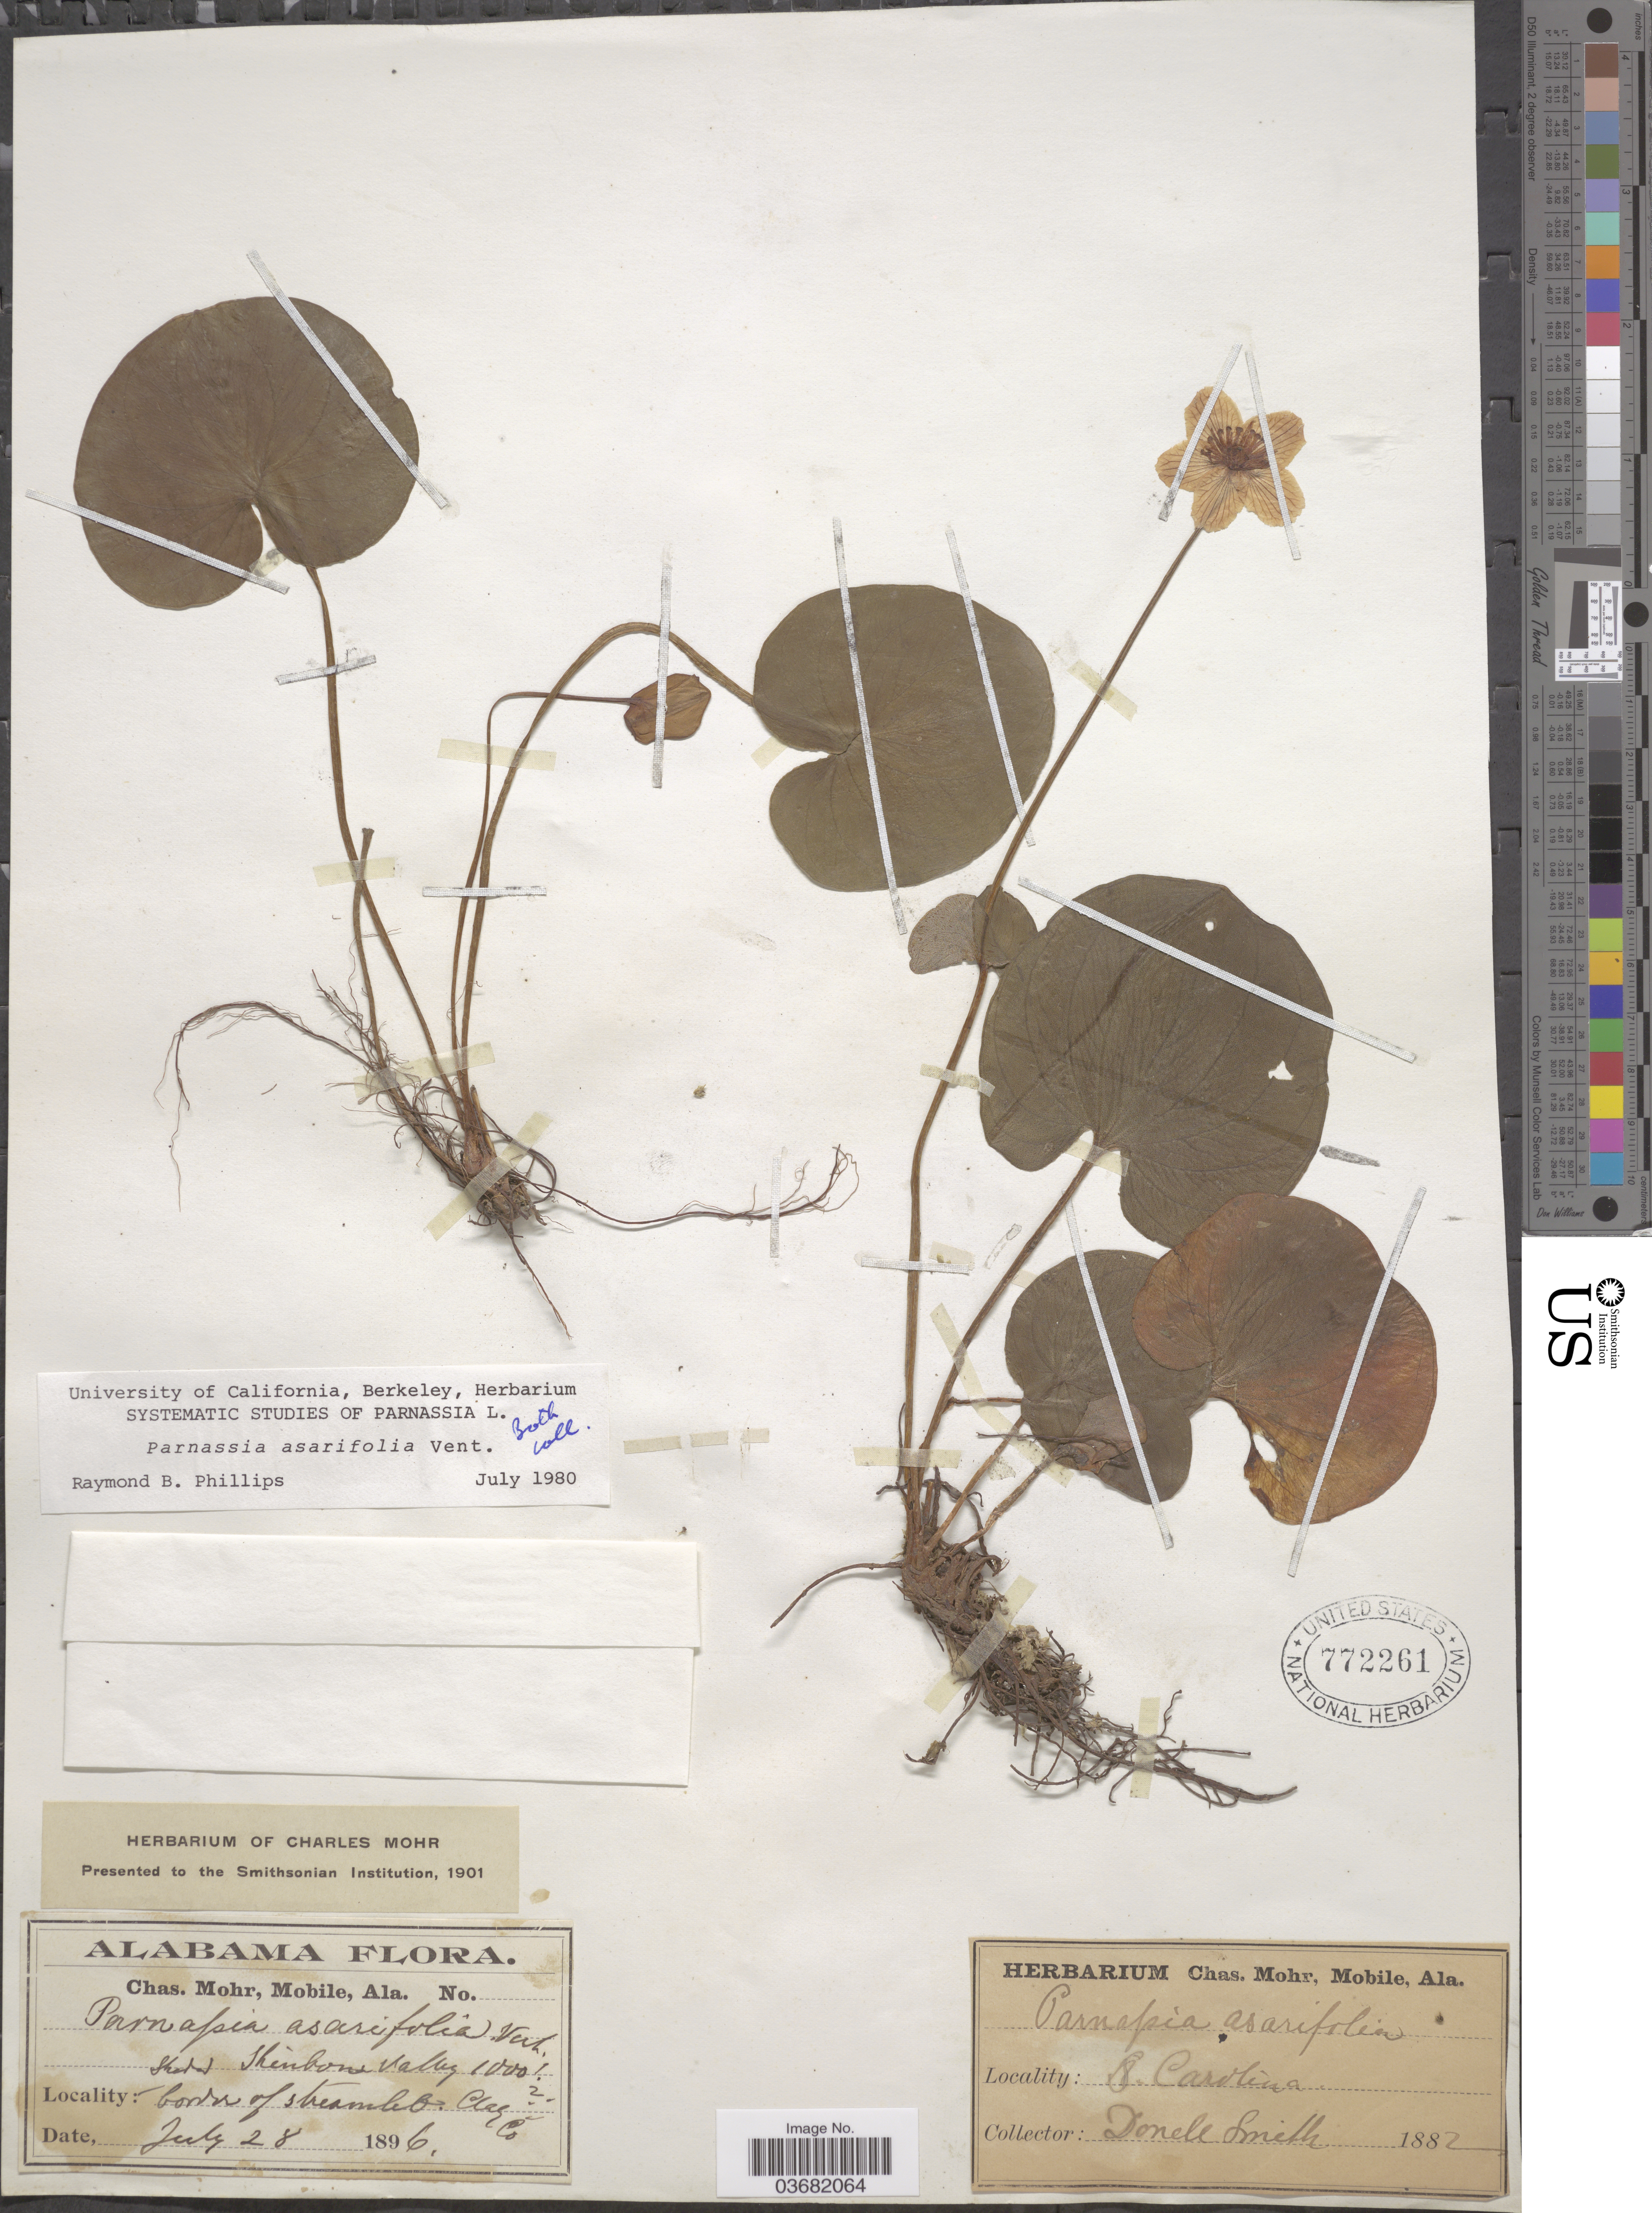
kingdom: Plantae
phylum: Tracheophyta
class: Magnoliopsida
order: Celastrales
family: Parnassiaceae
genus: Parnassia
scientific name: Parnassia asarifolia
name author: Vent.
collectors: D. Smith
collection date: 1882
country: United States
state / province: South Carolina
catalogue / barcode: US 772261-2